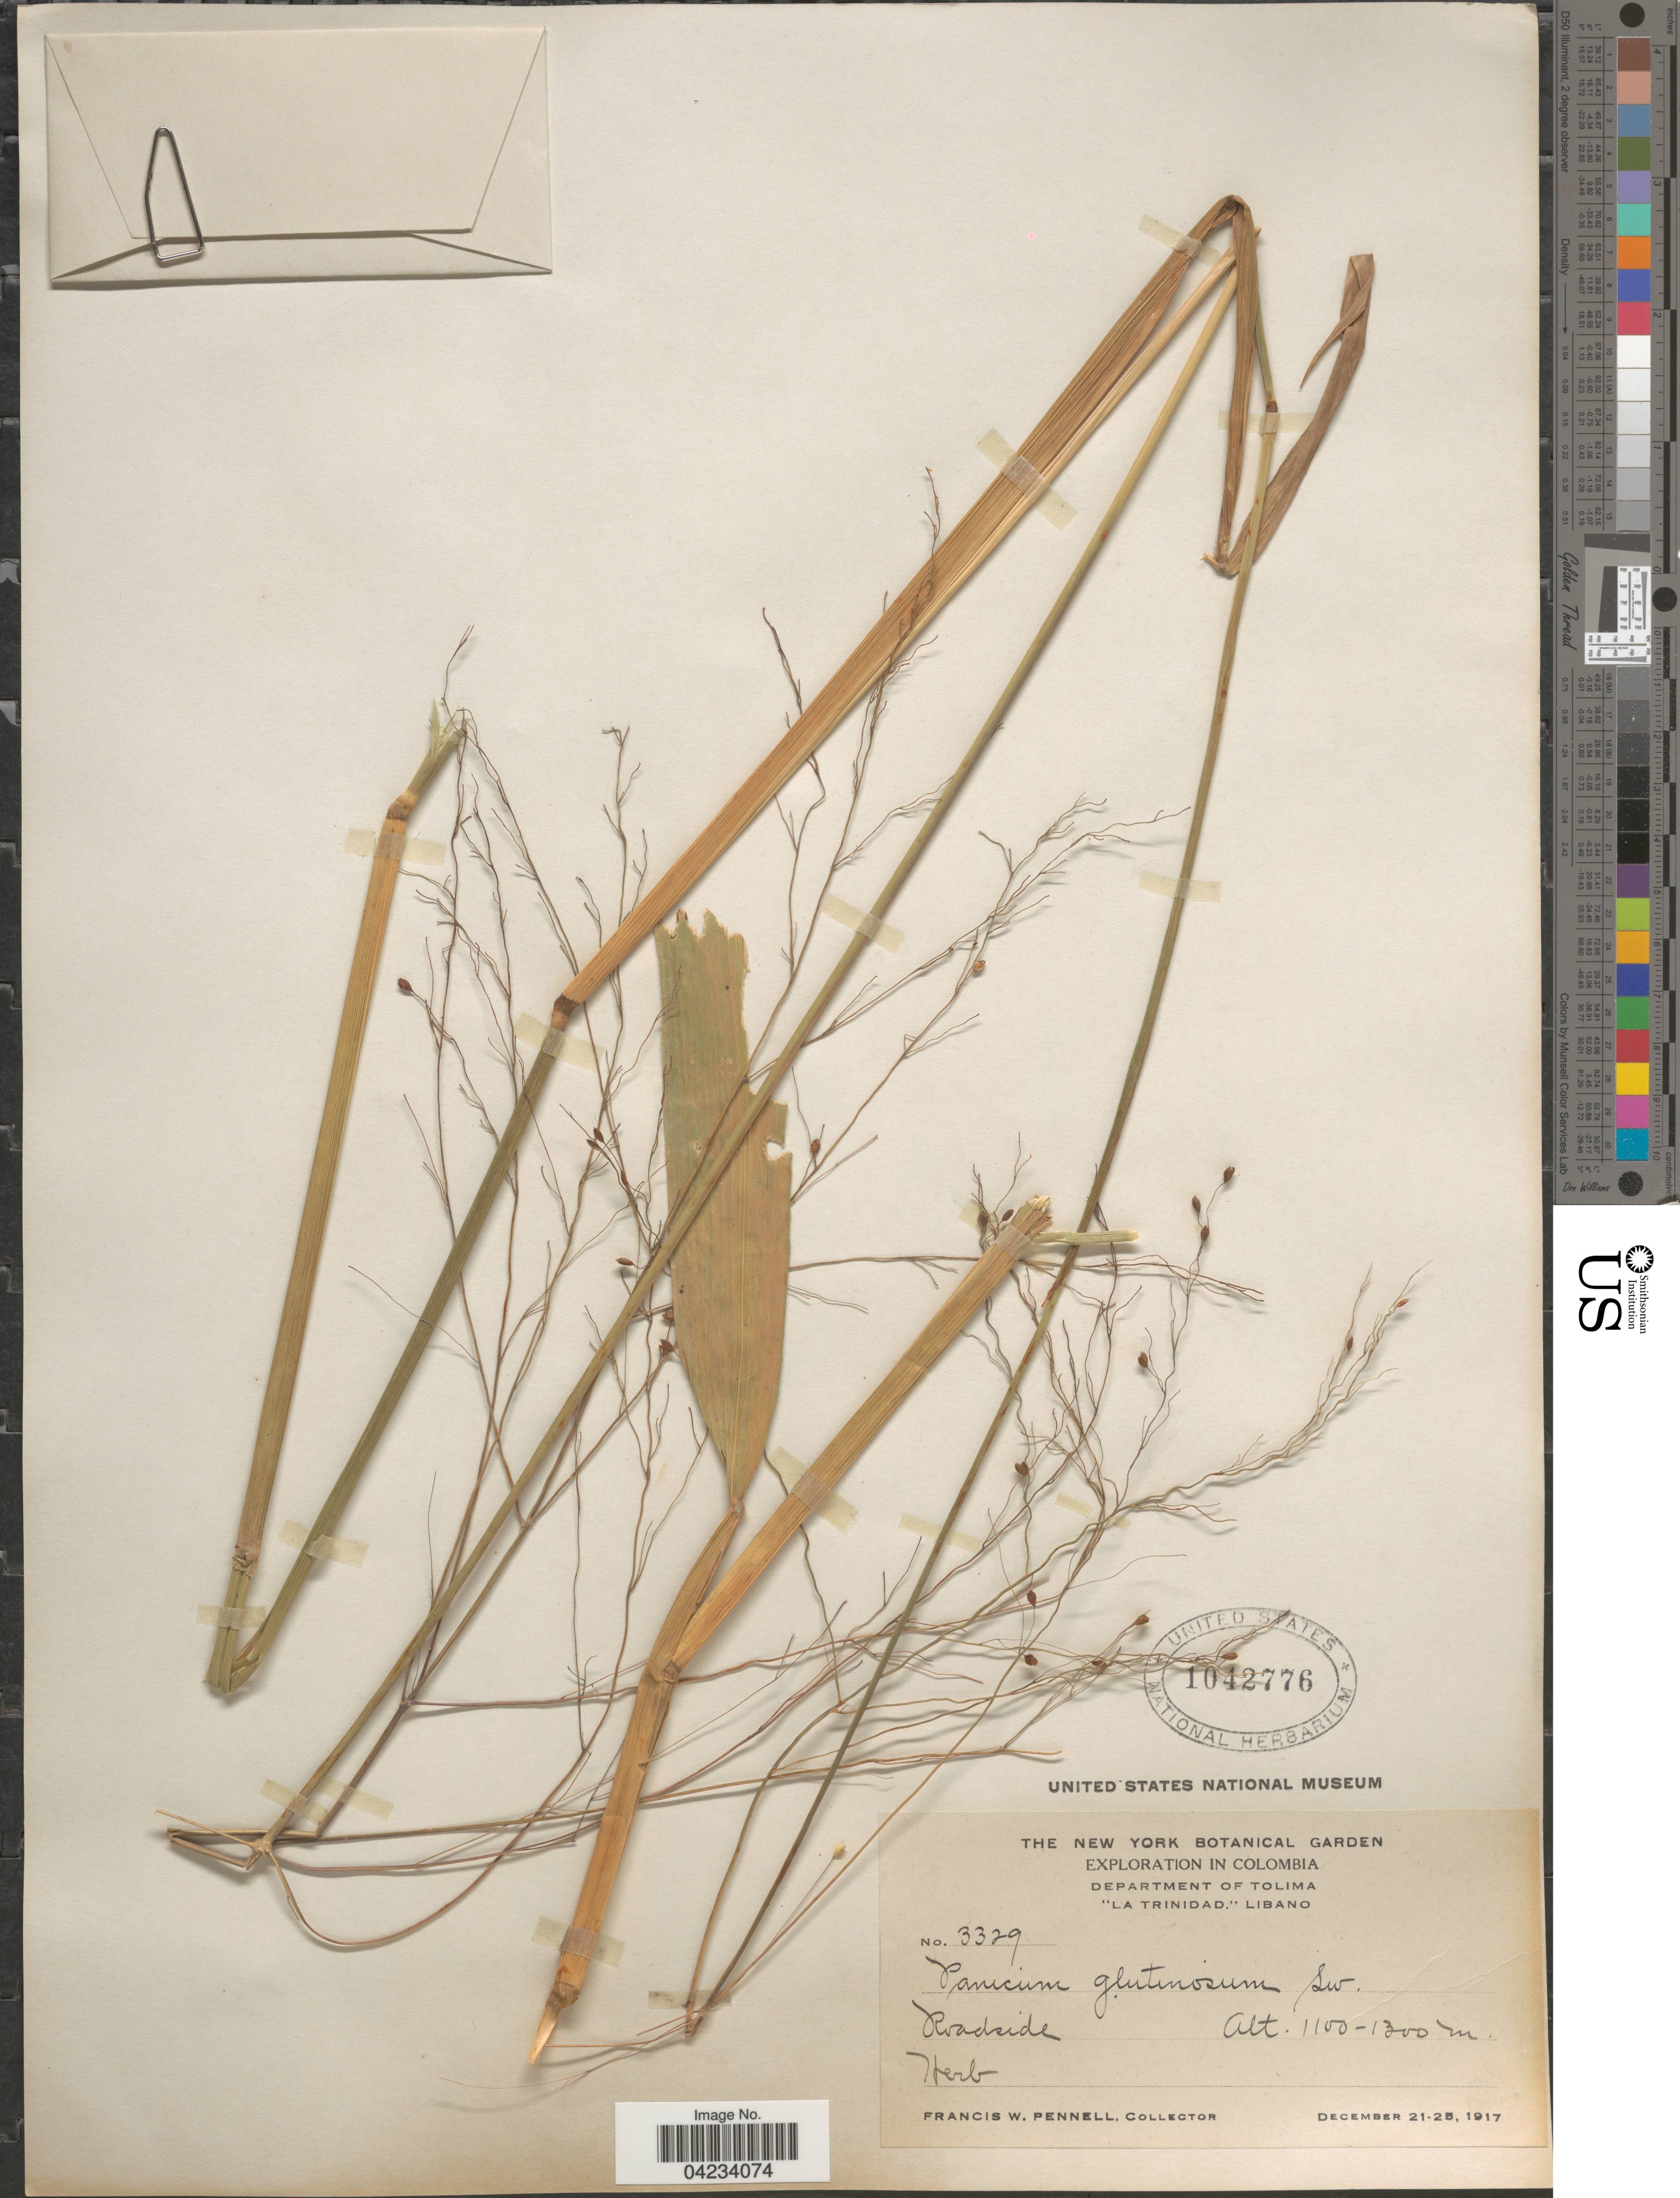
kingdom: Plantae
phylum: Tracheophyta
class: Liliopsida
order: Poales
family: Poaceae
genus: Homolepis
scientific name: Homolepis glutinosa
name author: (Sw.) Zuloaga & Soderstr.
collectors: F. W. Pennell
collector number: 3329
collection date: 1917-12-21/1917-12-25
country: Colombia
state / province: Tolima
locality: Exploration in Colombia. Department of Tolima. "La Trinidad," Libano.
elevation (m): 1100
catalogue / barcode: US 1042776